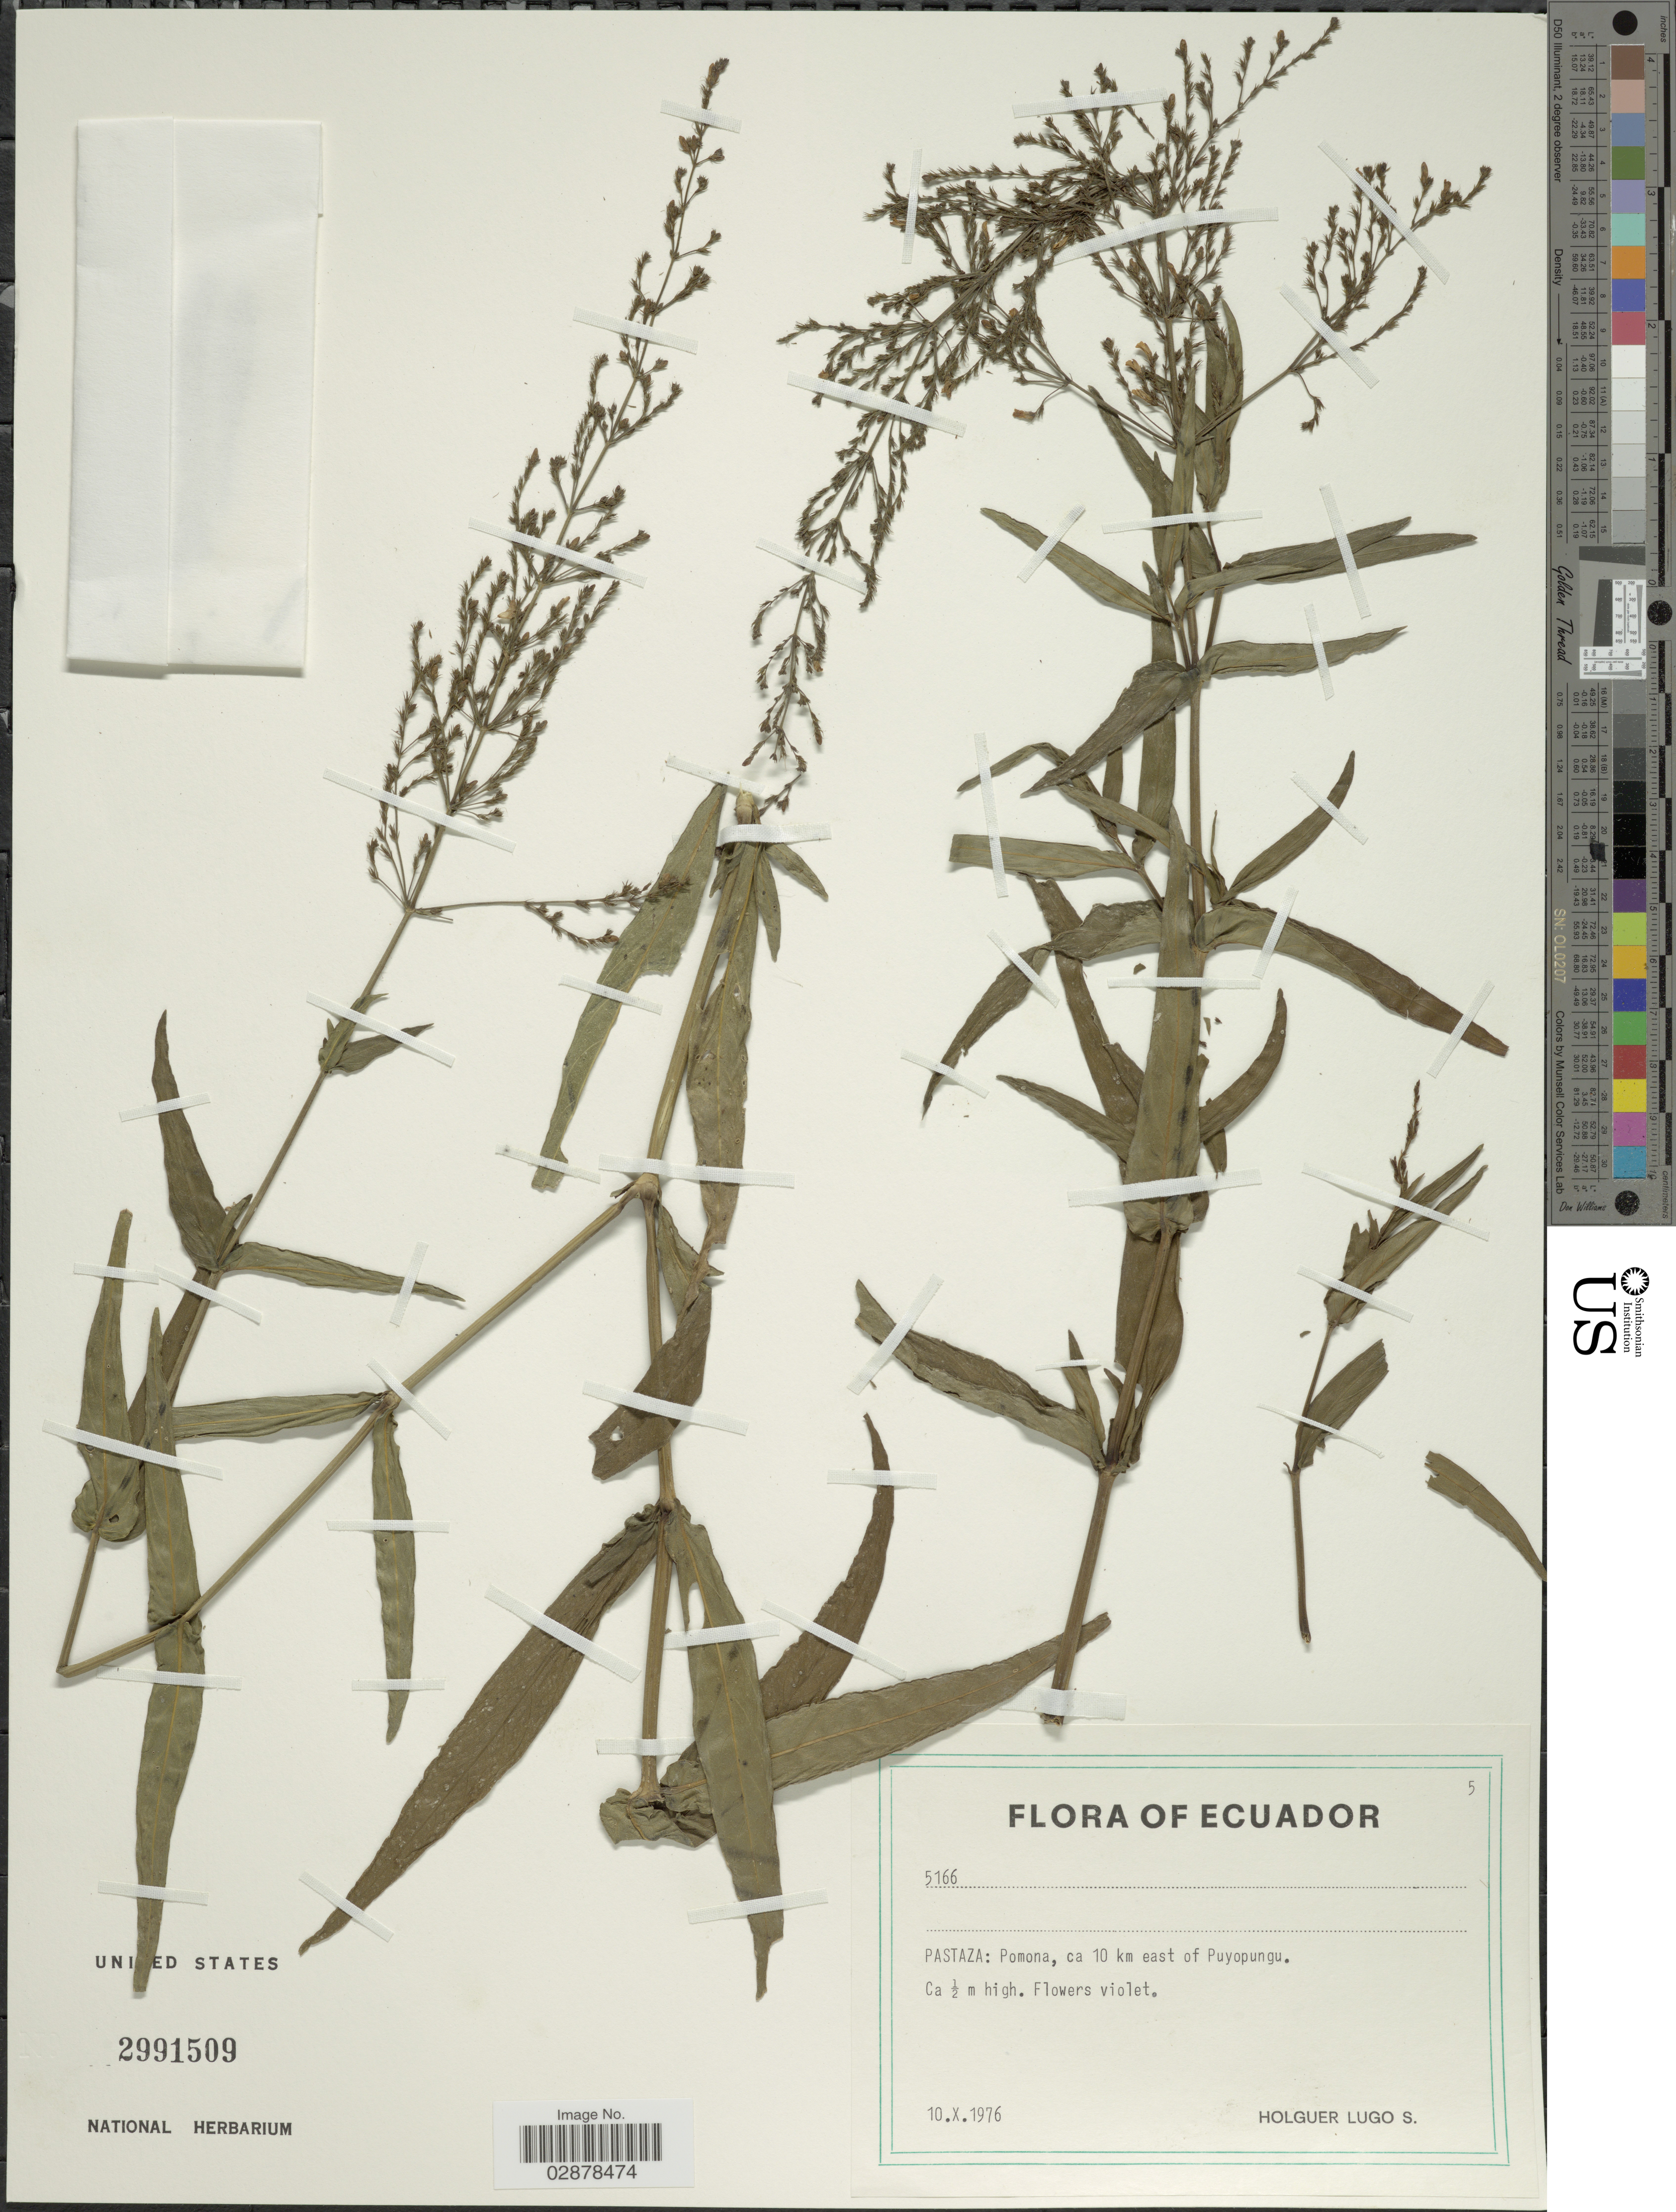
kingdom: Plantae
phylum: Tracheophyta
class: Magnoliopsida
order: Lamiales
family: Acanthaceae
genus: Justicia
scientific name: Justicia comata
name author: (L.) Lam.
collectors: H. Lugo S.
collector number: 5166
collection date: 1976-10-10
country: Ecuador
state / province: Pastaza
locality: Pomona, ca 10 km east of Puyopungu.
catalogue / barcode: US 2991509